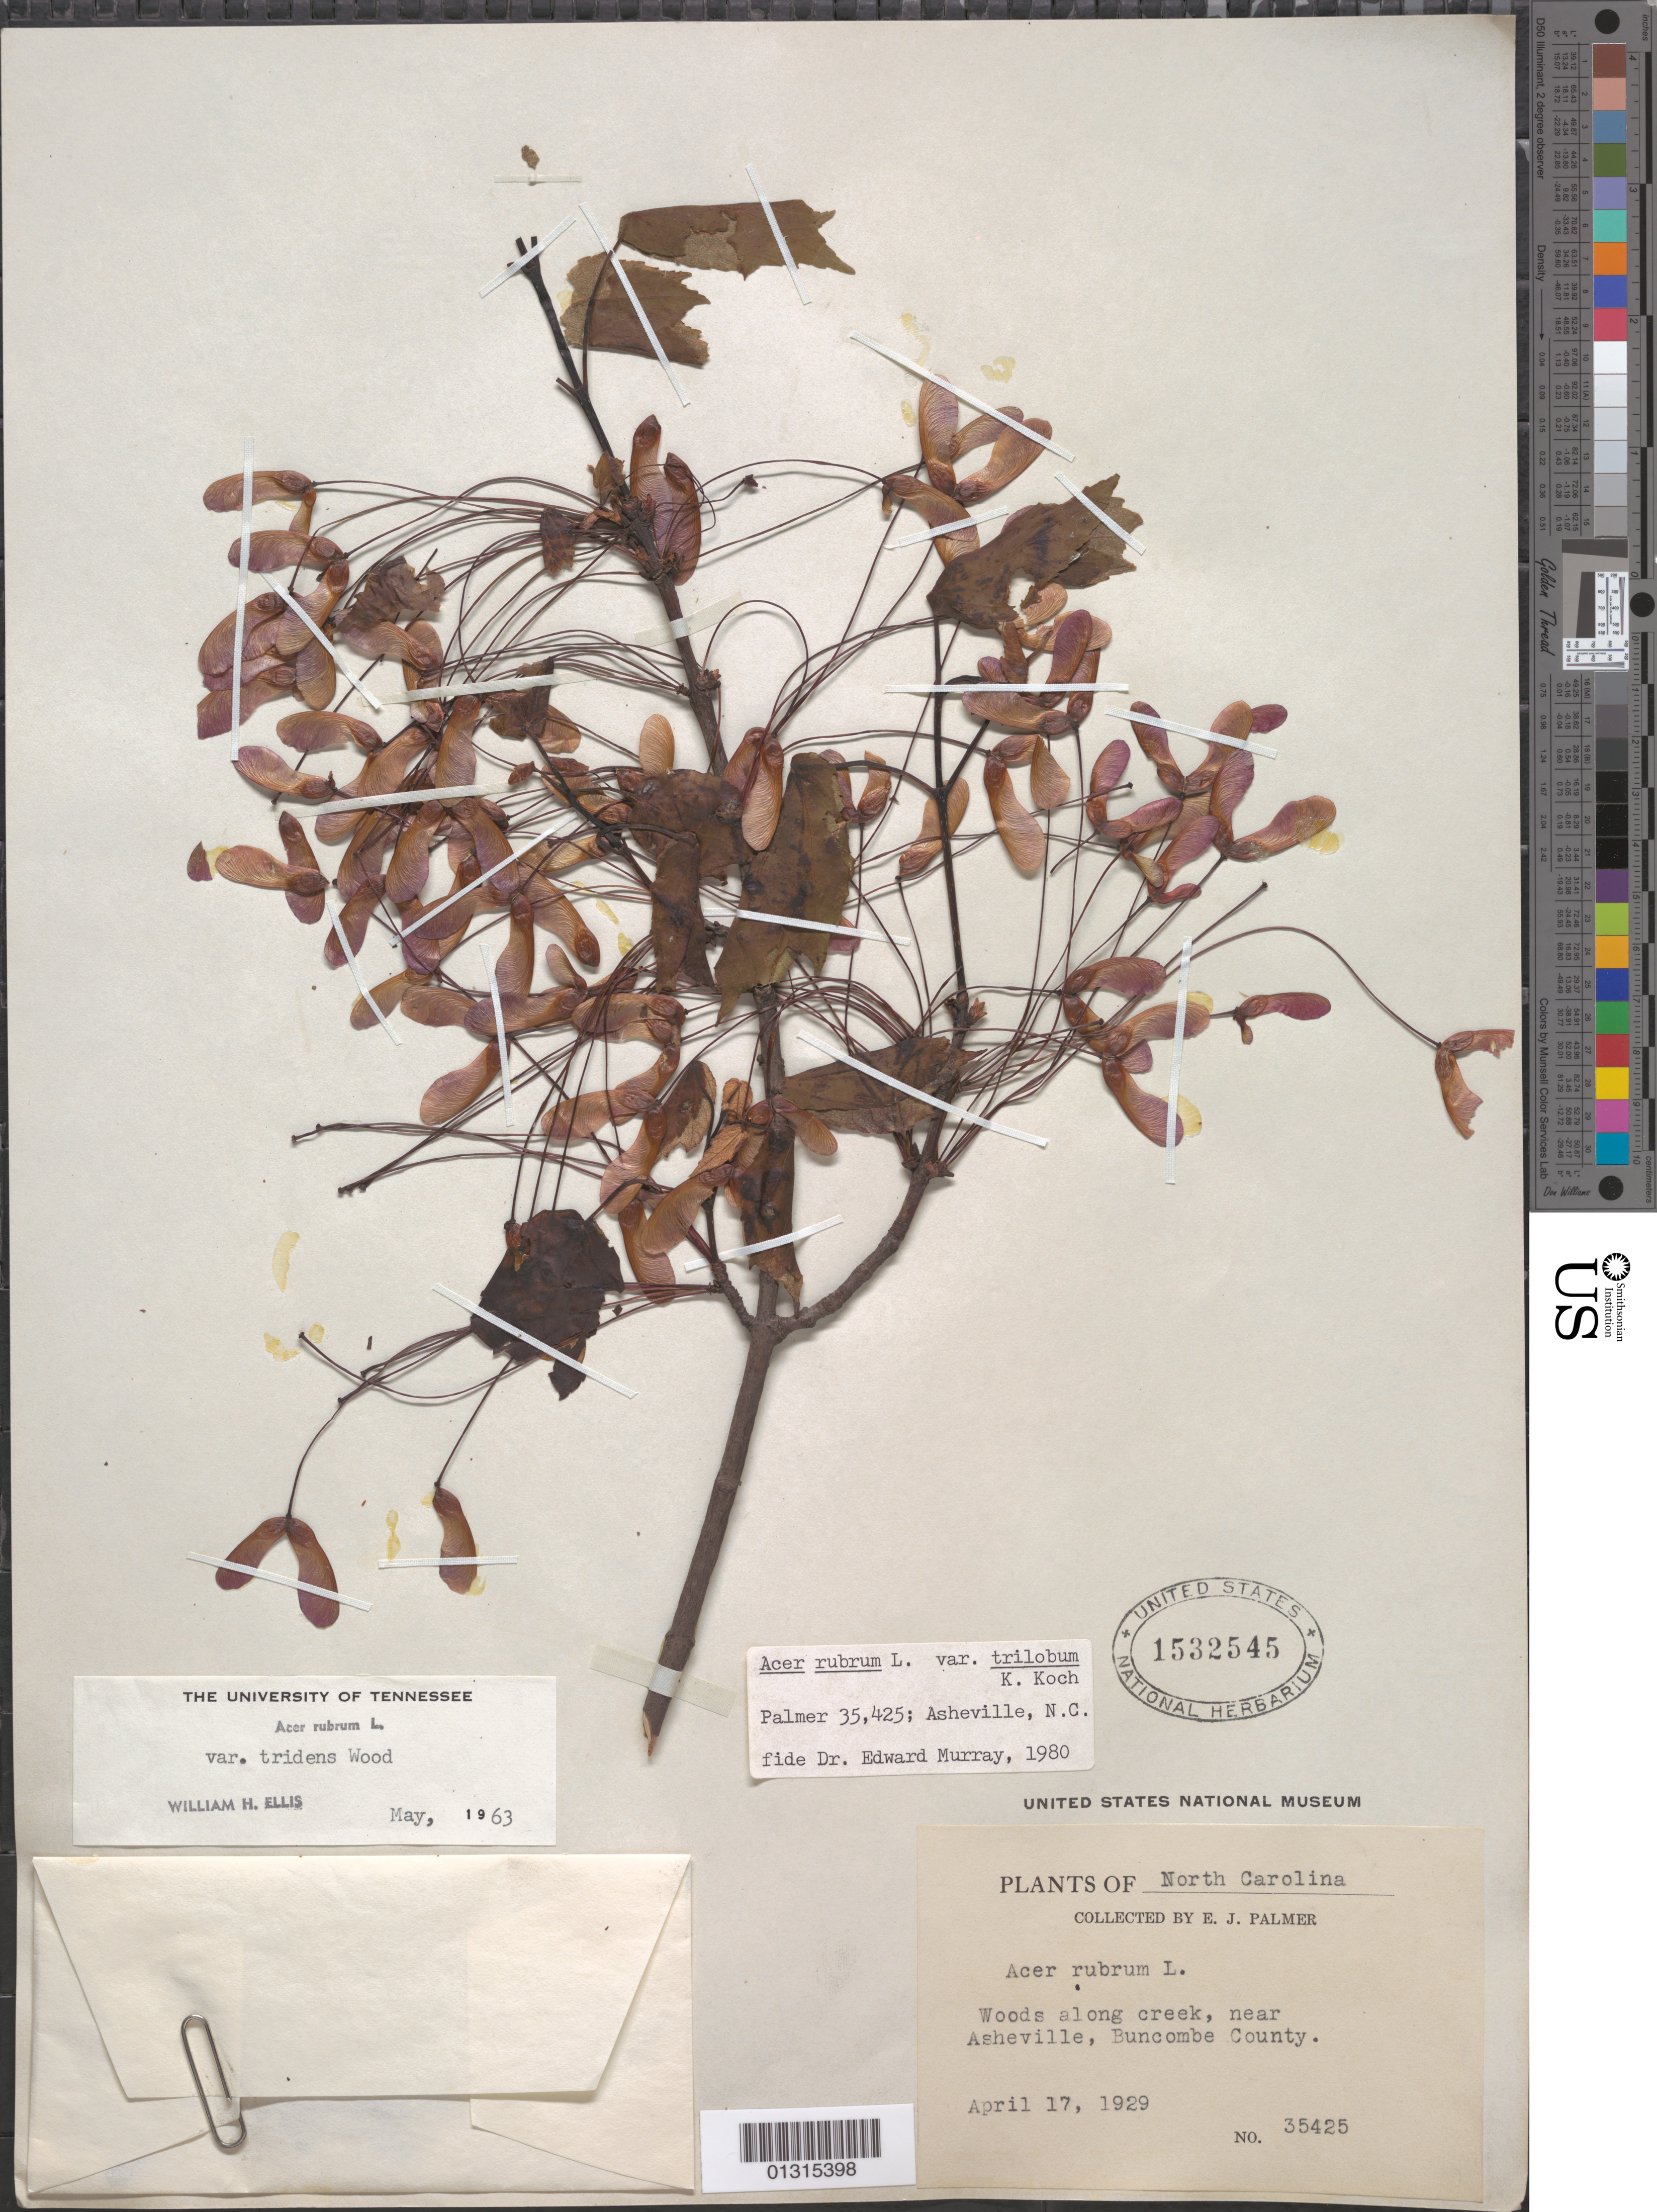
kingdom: Plantae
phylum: Tracheophyta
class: Magnoliopsida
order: Sapindales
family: Sapindaceae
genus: Acer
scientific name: Acer rubrum var. trilobum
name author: K. Koch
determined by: Murray, Edward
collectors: E. J. Palmer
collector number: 35425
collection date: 1929-04-17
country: United States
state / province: North Carolina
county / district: Buncombe County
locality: Buncombe County, near Asheville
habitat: Woods along creek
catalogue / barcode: US 1532545